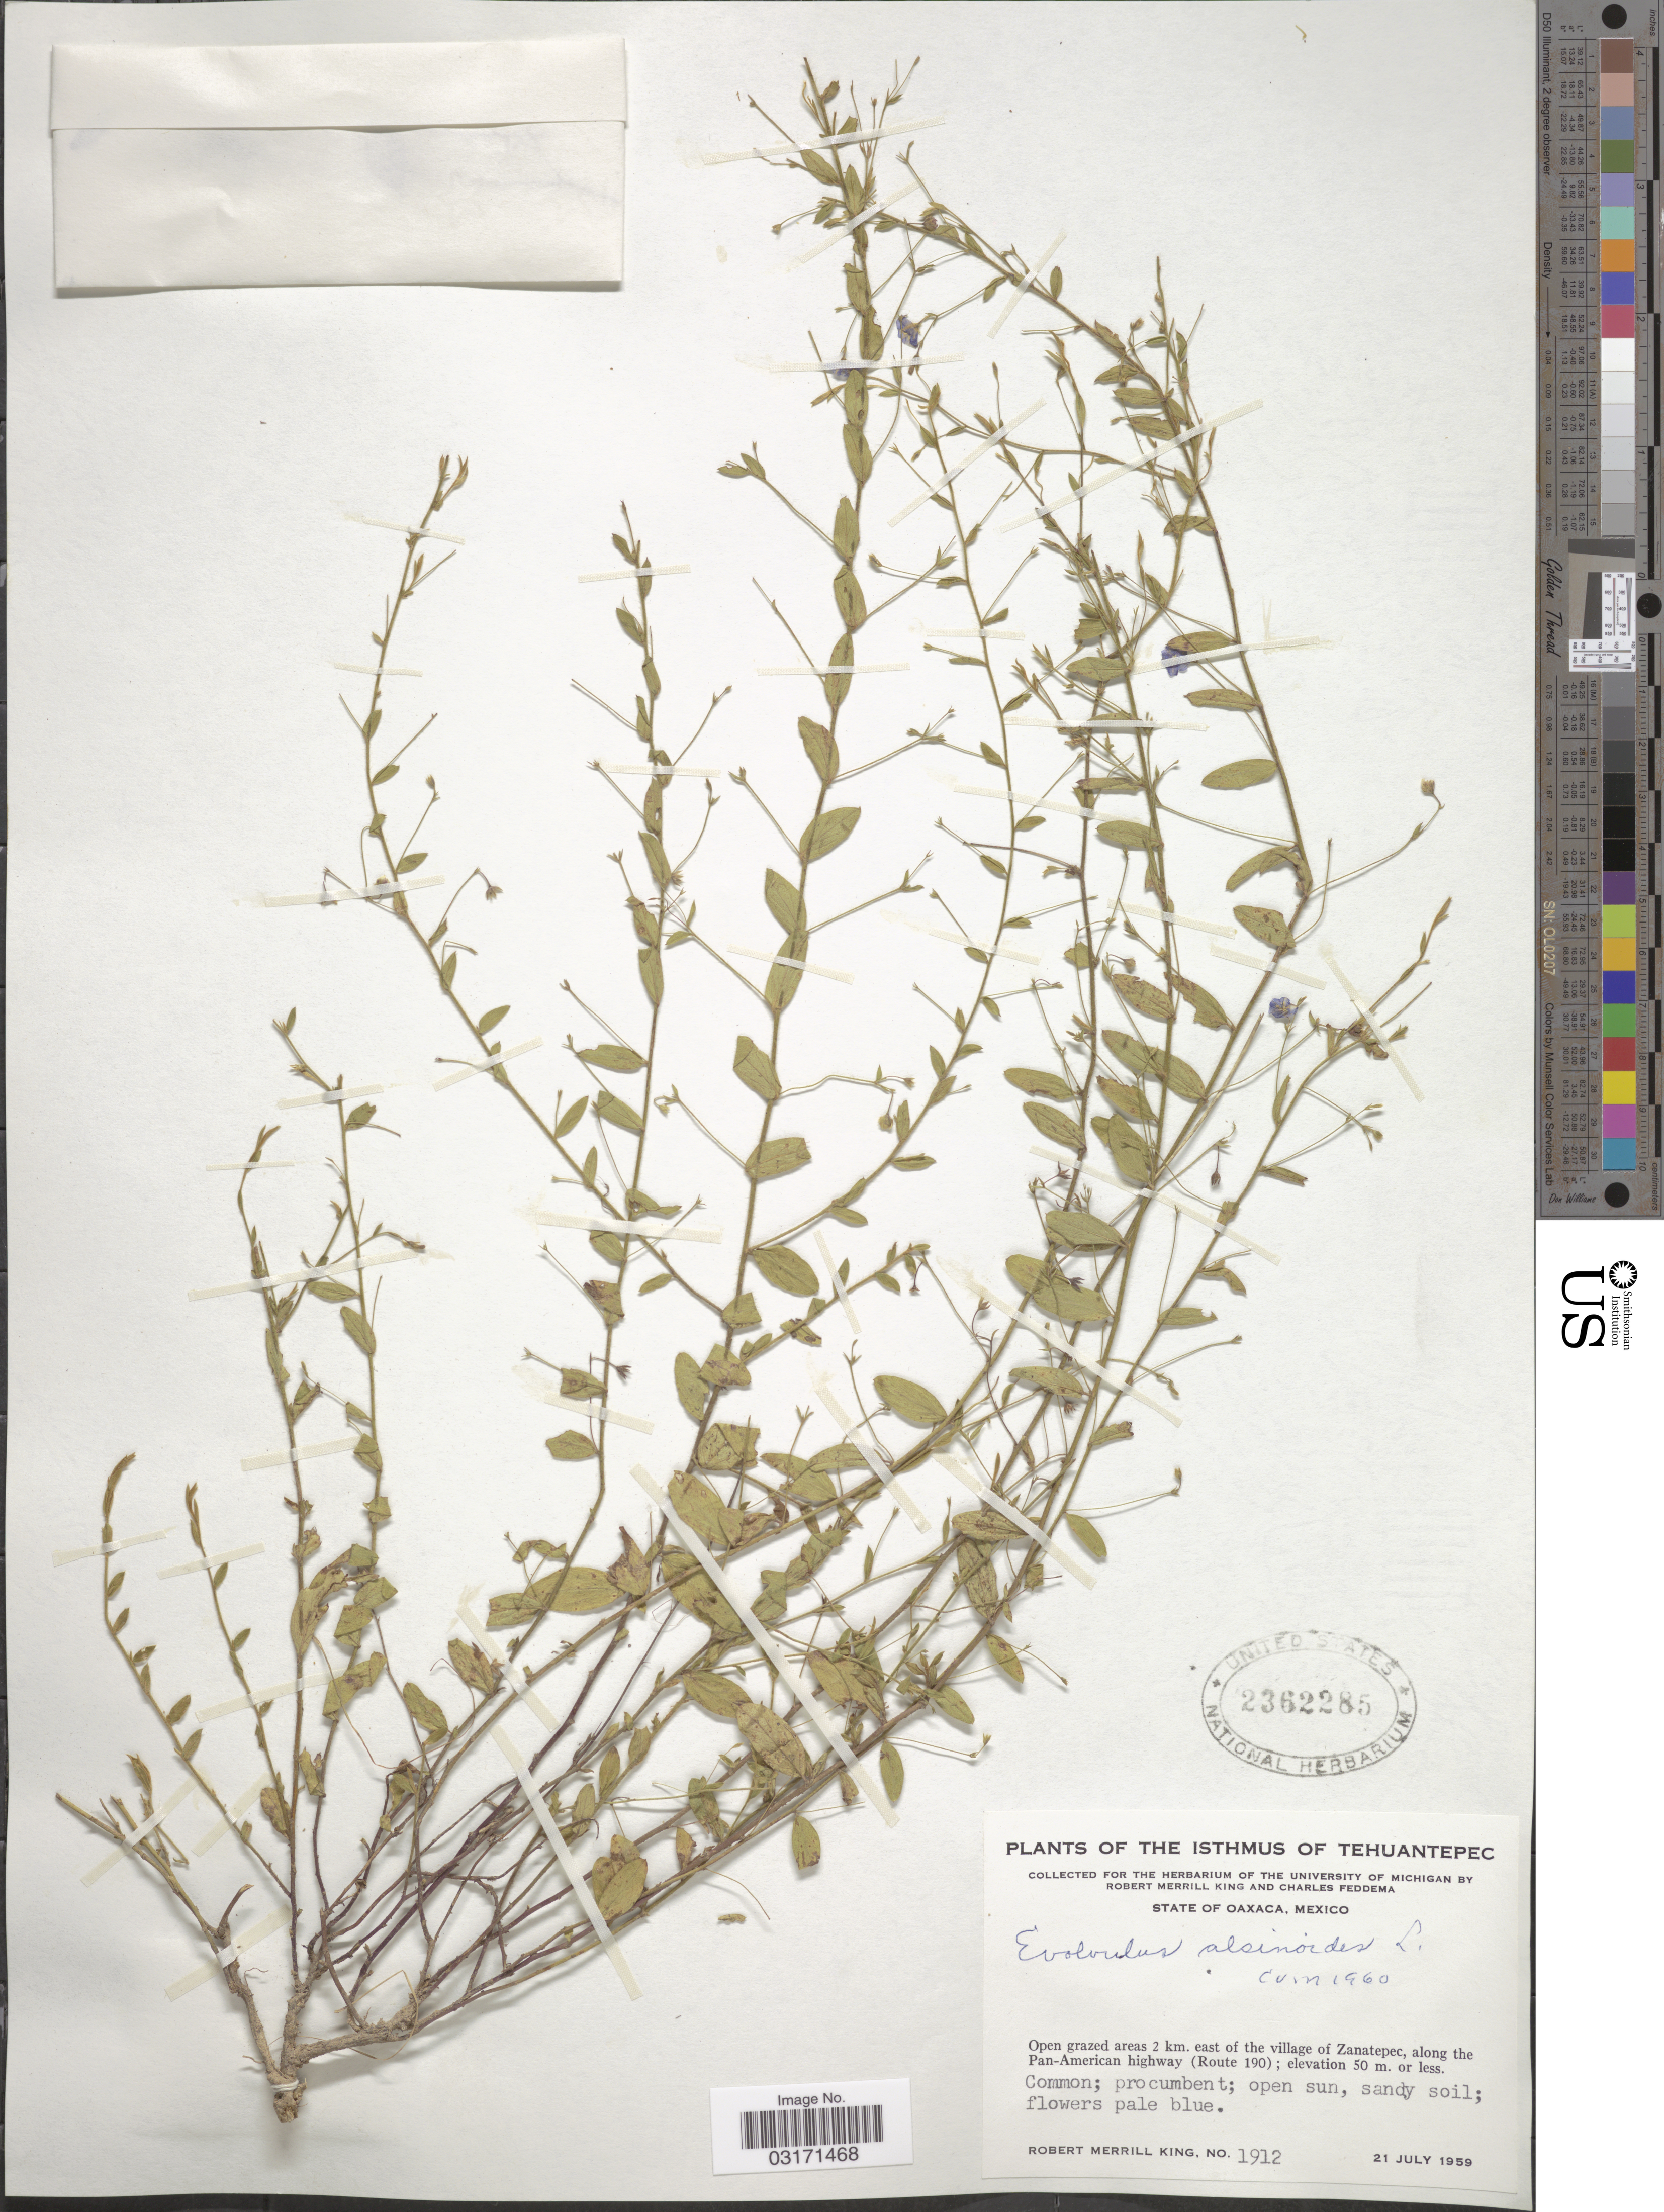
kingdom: Plantae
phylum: Tracheophyta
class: Magnoliopsida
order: Solanales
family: Convolvulaceae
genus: Evolvulus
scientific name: Evolvulus alsinoides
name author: (L.) L.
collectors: R. M. King & C. Feddema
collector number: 1912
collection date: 1959-07-21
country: Mexico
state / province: Oaxaca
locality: The Isthmus of Tehuantepec, Open grazed areas 2 km. east of the village of Zanatepec, along the Pan-American highway (Route 190).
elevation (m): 50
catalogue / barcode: US 2362285